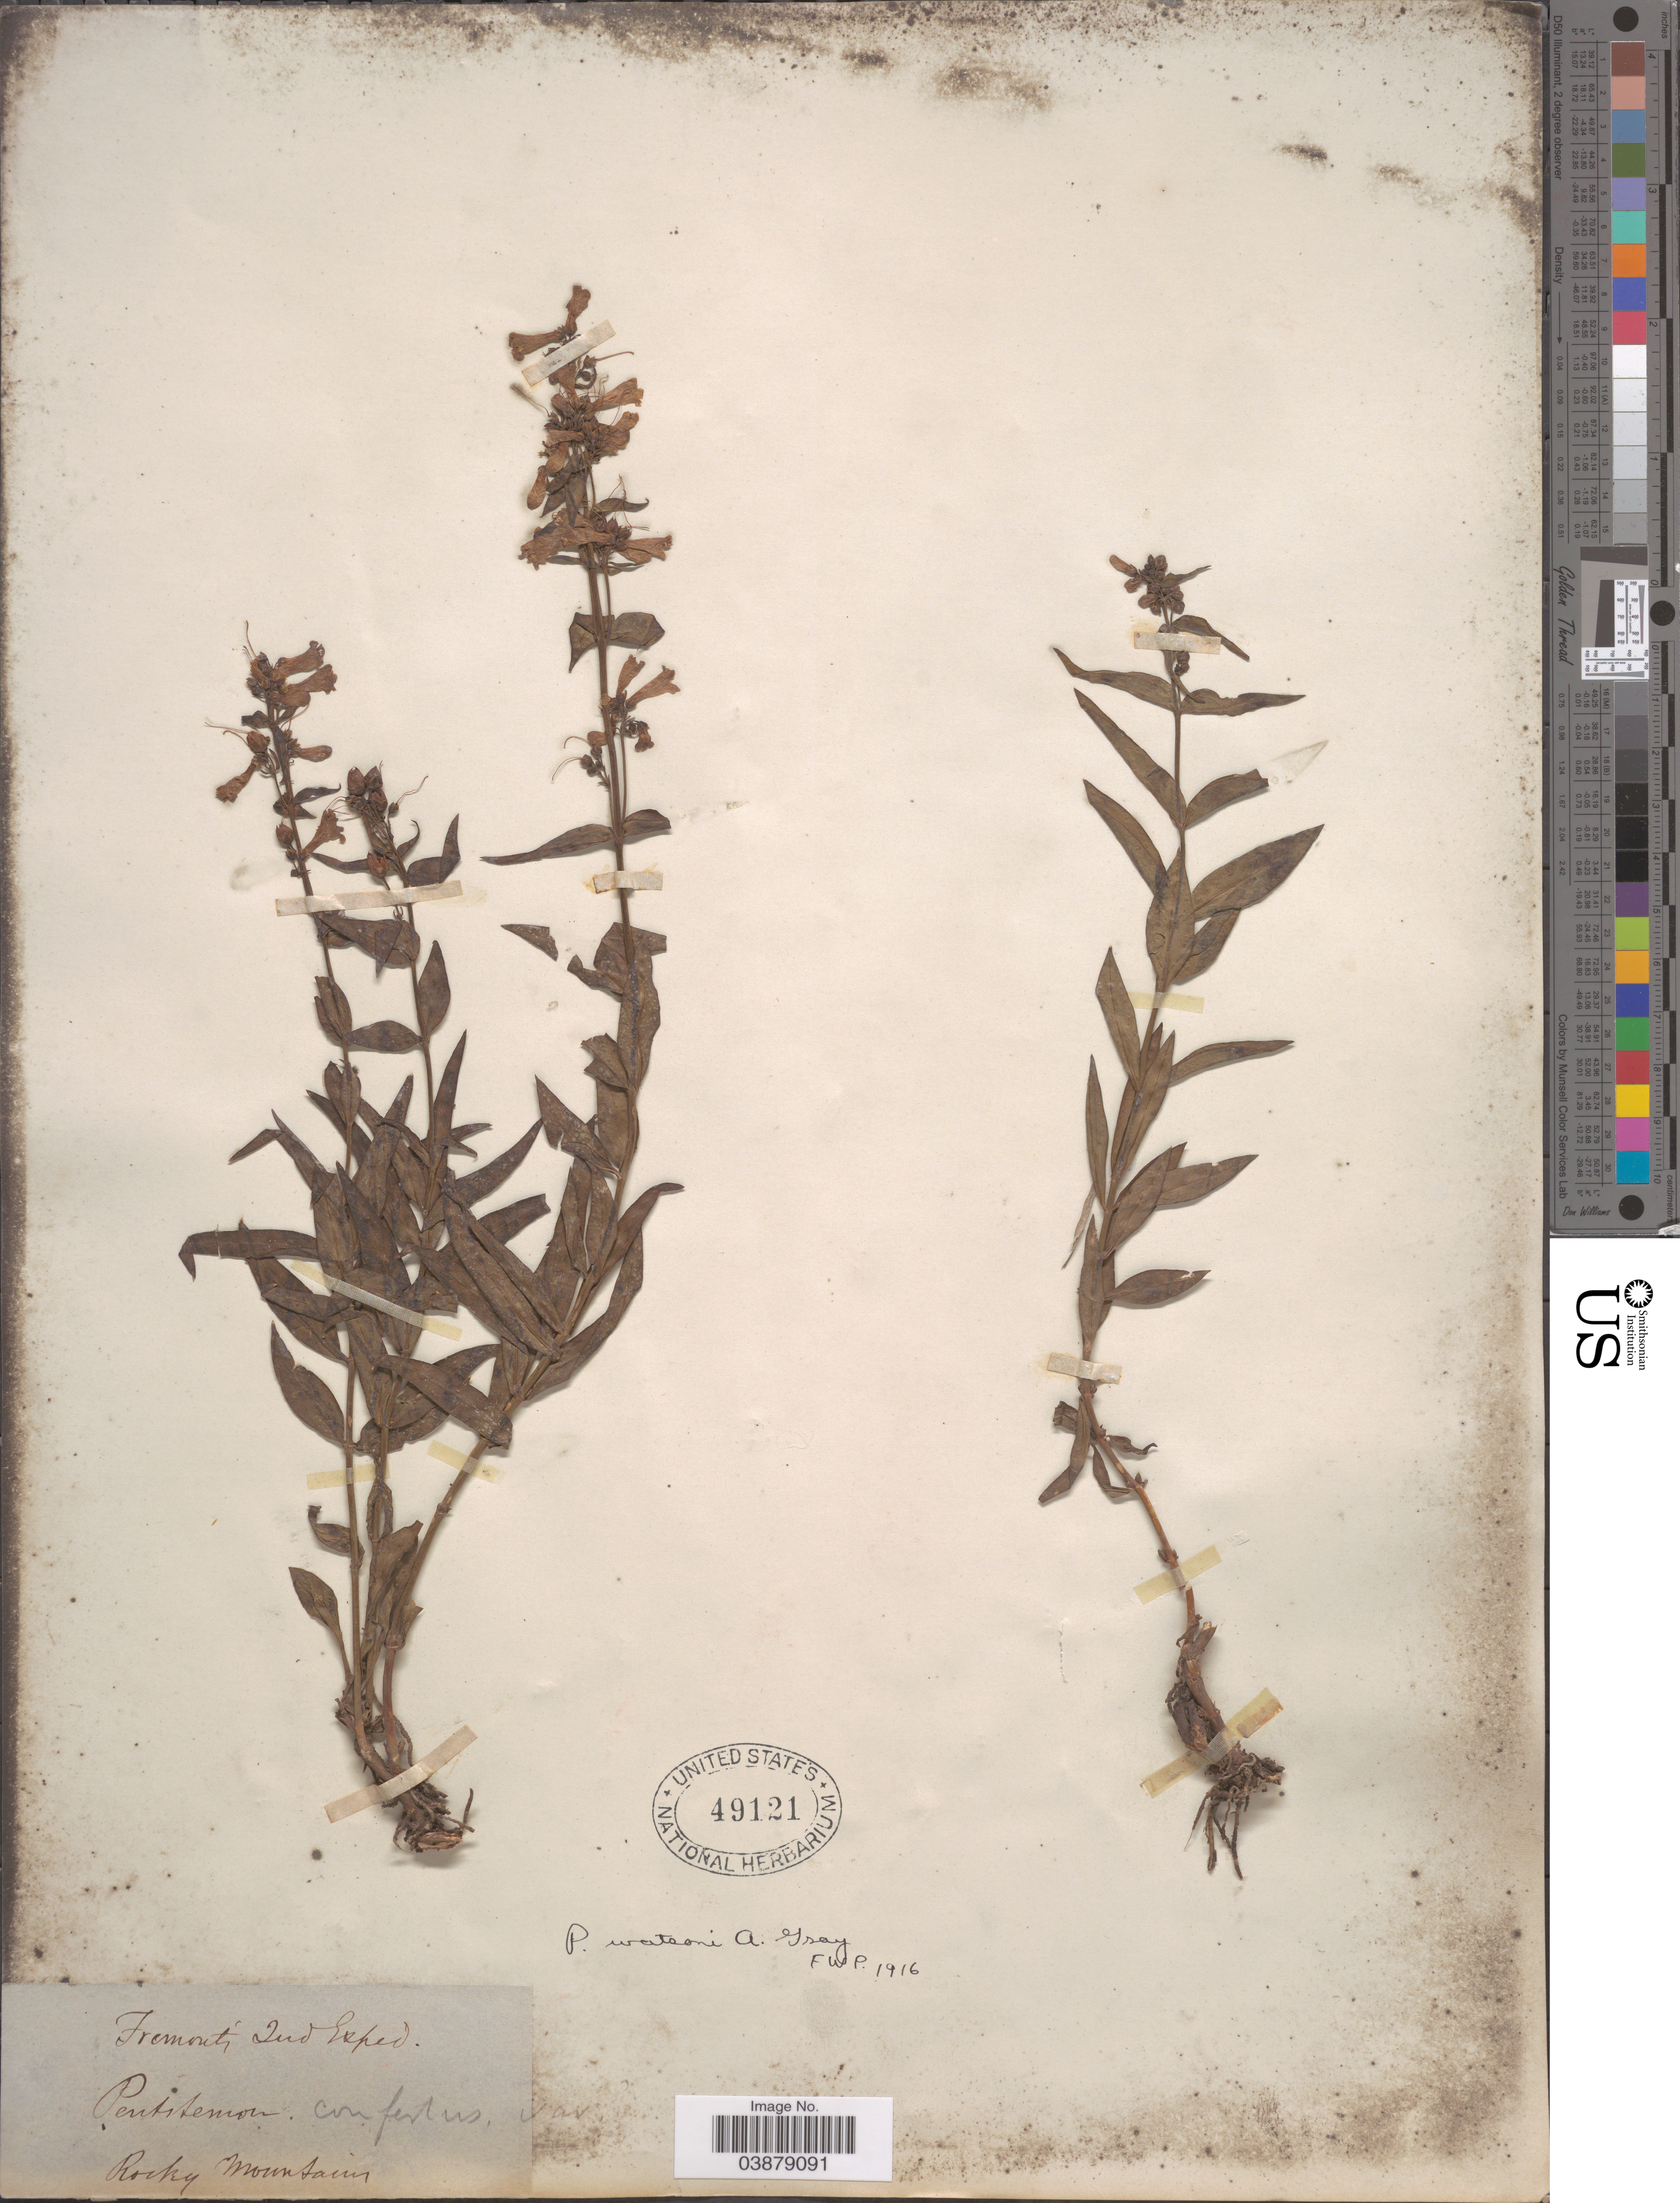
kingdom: Plantae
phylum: Tracheophyta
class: Magnoliopsida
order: Lamiales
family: Plantaginaceae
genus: Penstemon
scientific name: Penstemon watsonii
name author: A. Gray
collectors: Fremont Exped.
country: United States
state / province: Indiana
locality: Rocky Mountain.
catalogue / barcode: US 49121